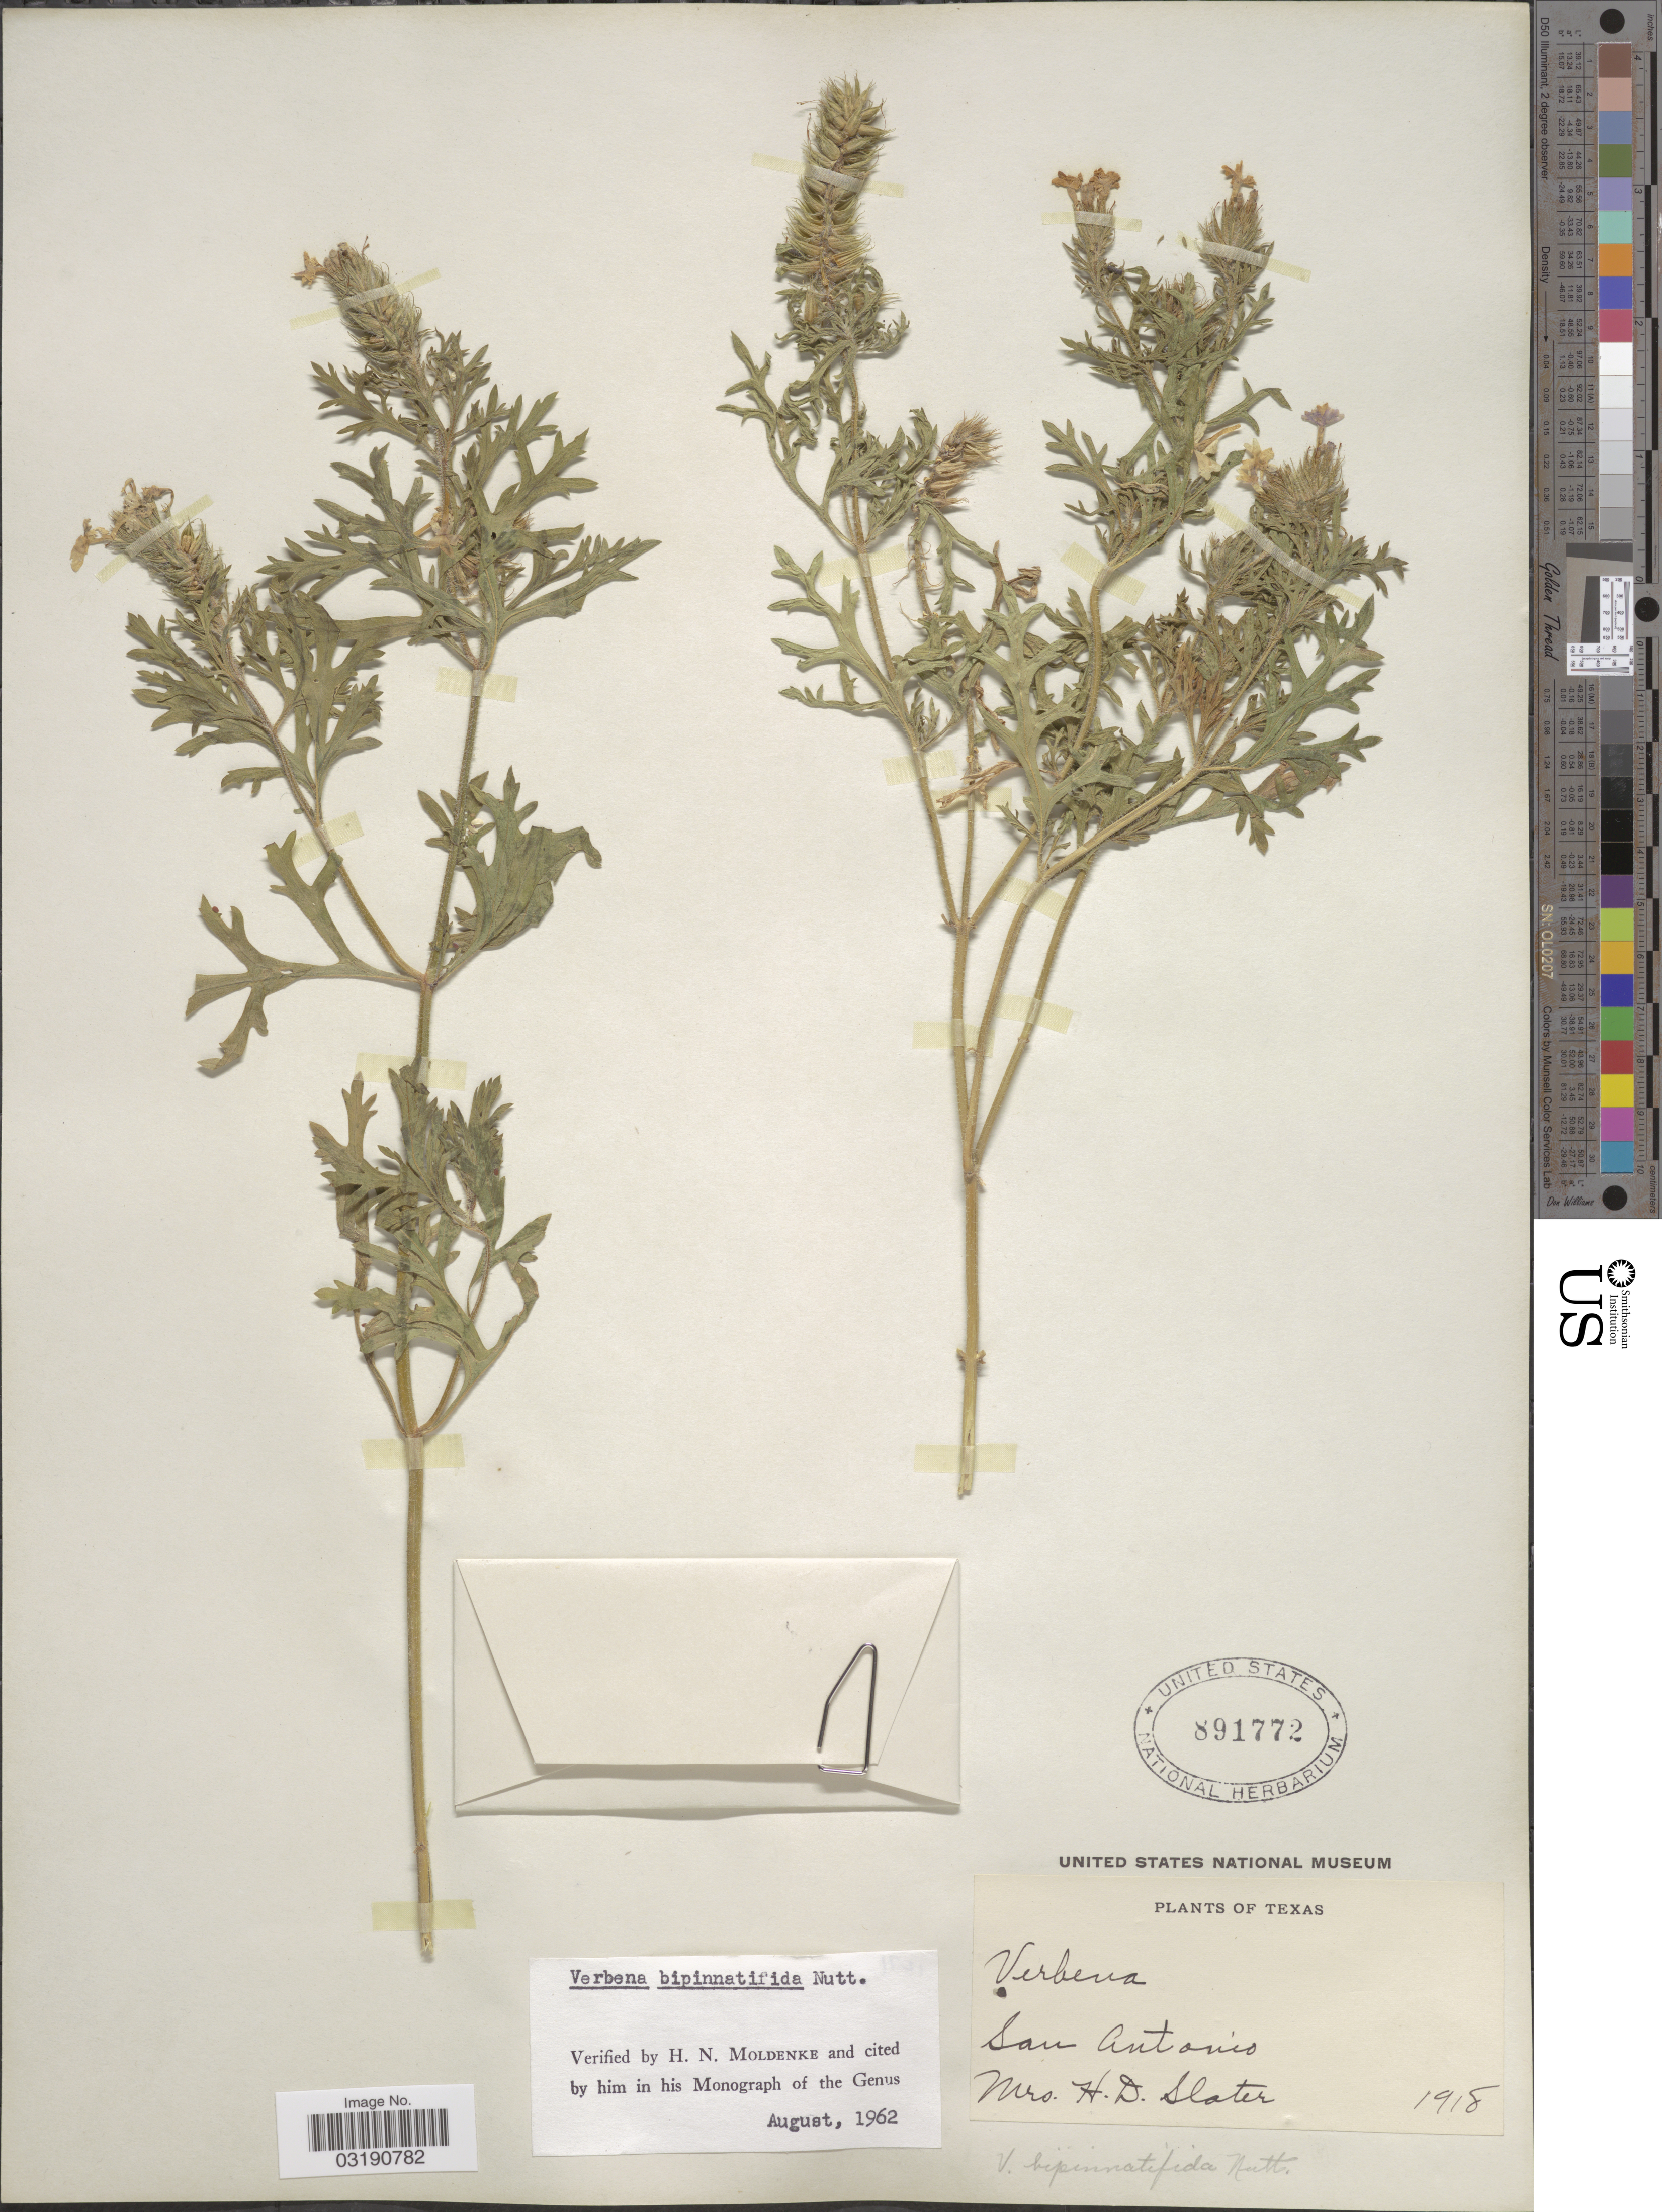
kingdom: Plantae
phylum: Tracheophyta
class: Magnoliopsida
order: Lamiales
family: Verbenaceae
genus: Verbena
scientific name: Verbena bipinnatifida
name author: (Schauer) Nutt.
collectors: H. Slater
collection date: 1918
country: United States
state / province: Texas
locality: San Antonio.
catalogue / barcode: US 891772